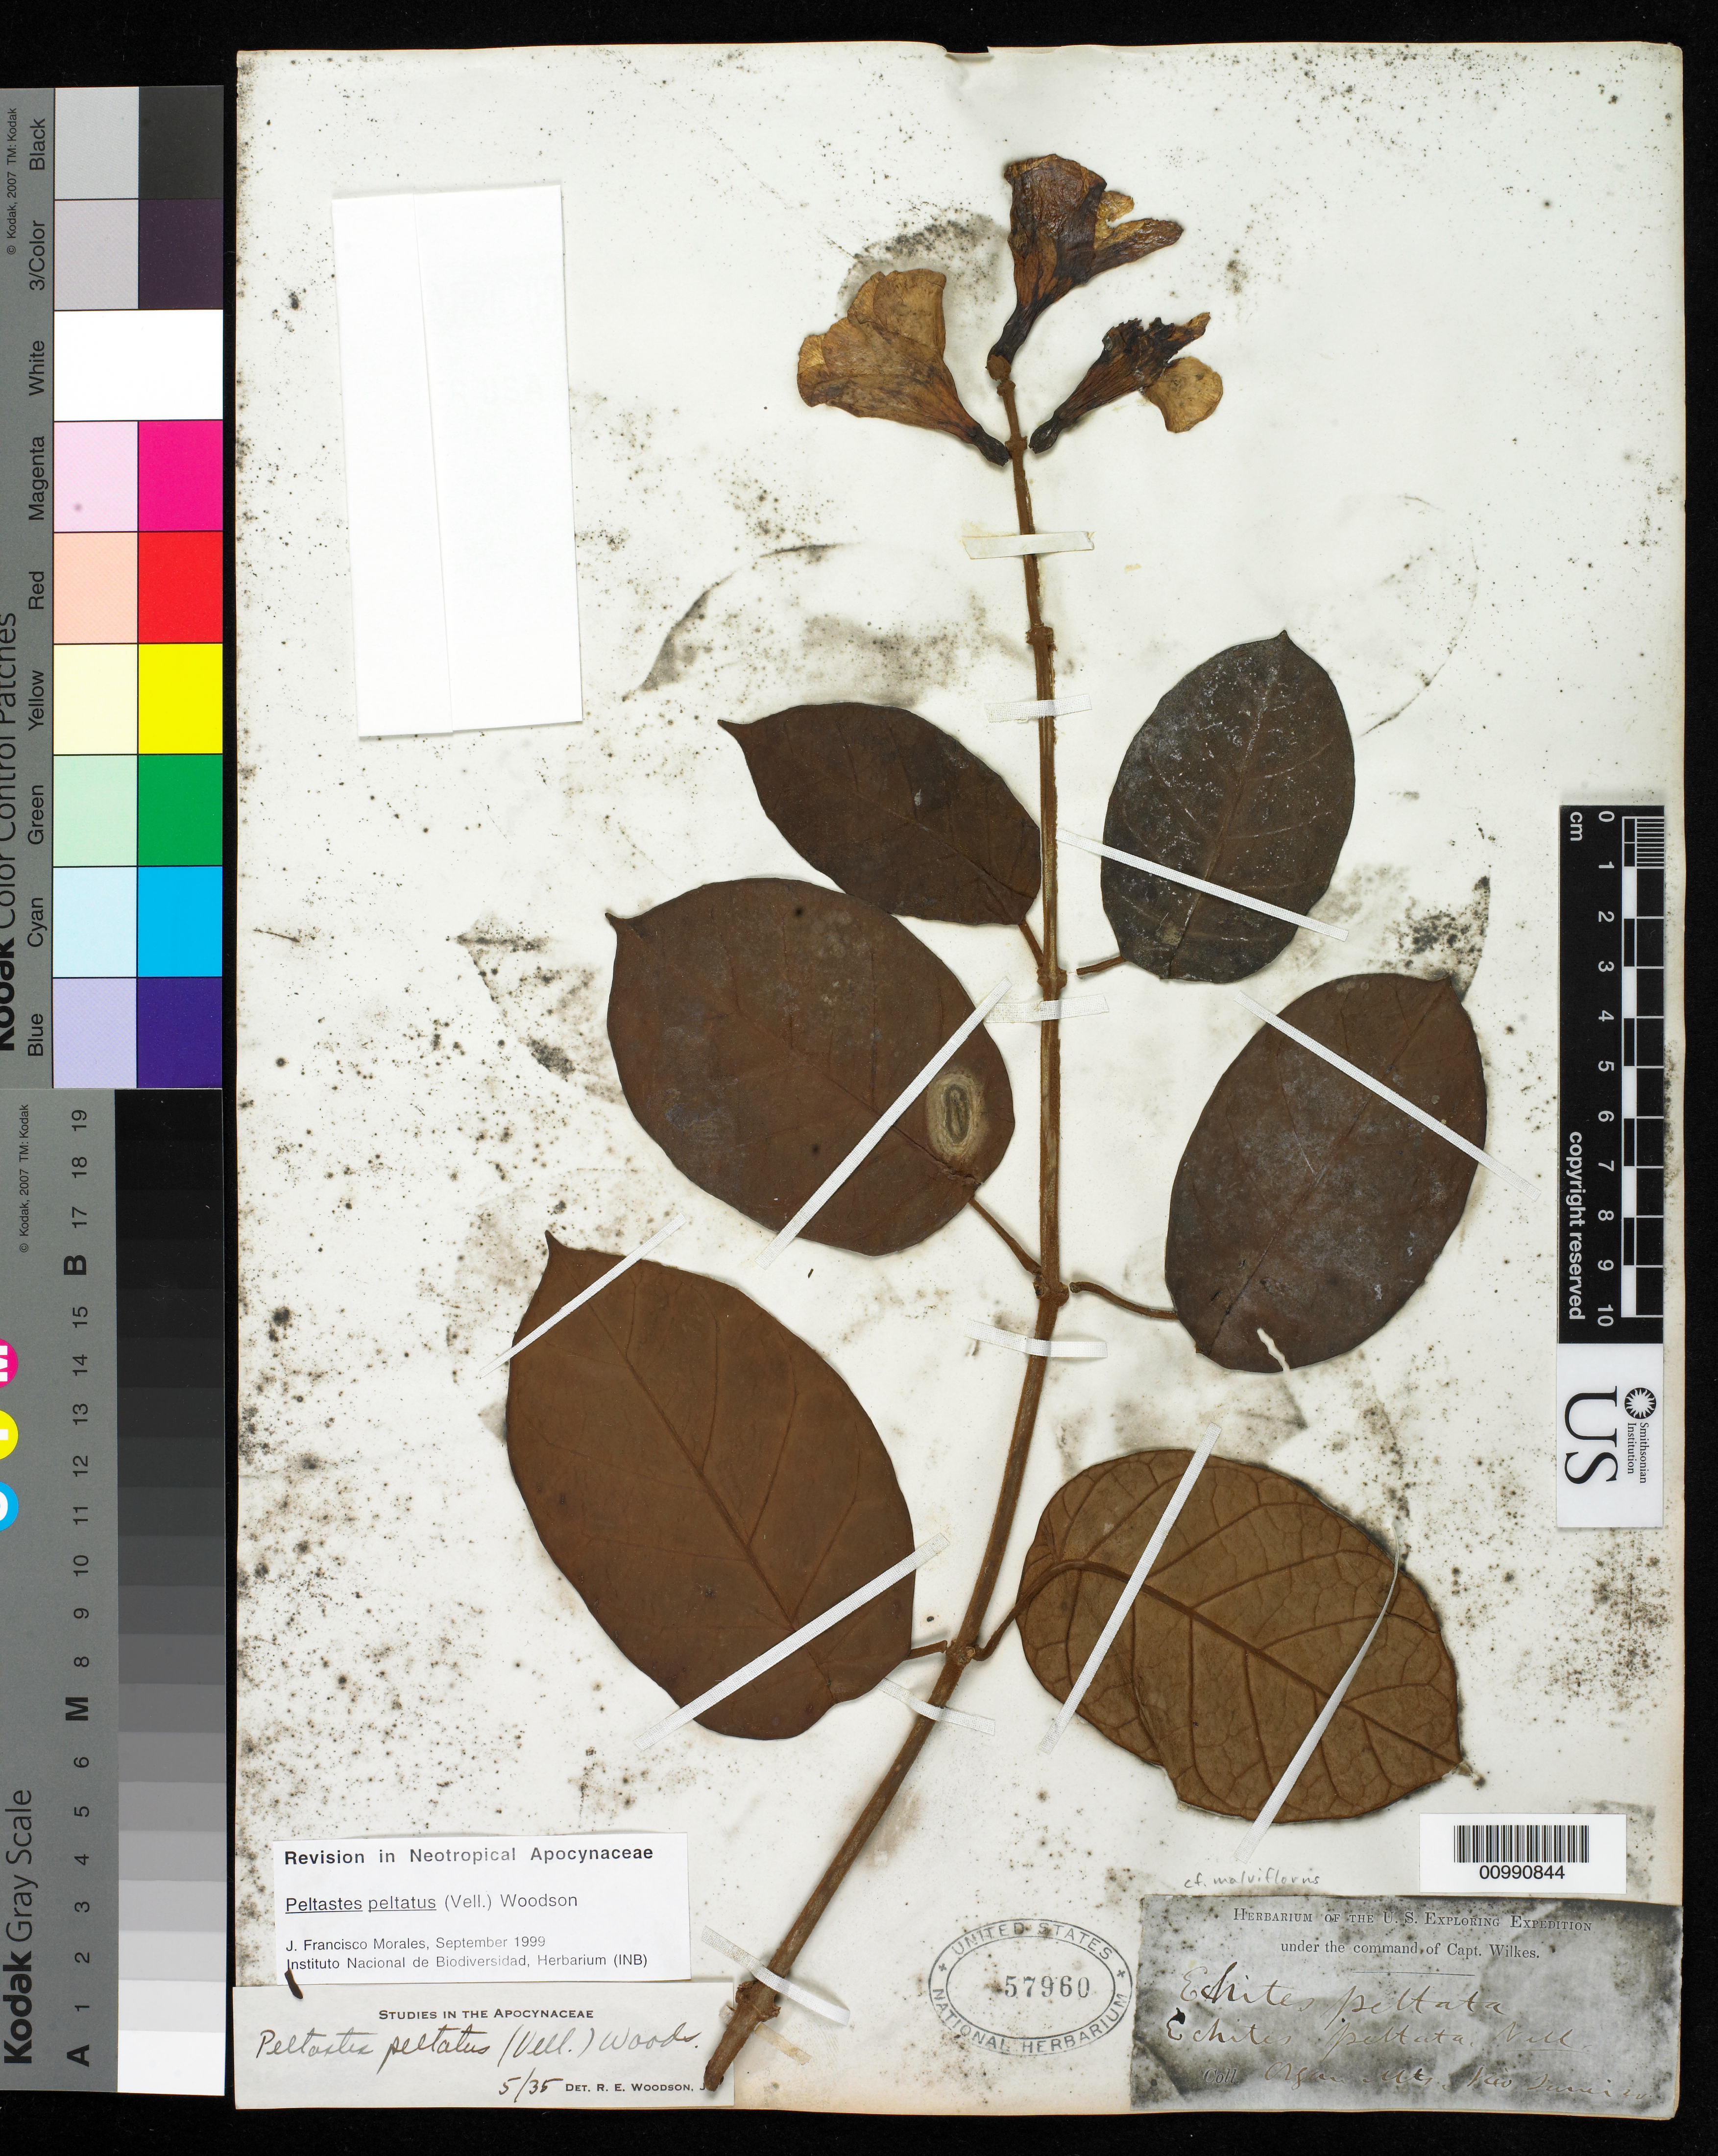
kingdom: Plantae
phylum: Tracheophyta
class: Magnoliopsida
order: Gentianales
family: Apocynaceae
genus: Peltastes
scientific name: Peltastes peltatus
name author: (Vell.) Woodson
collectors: Wilkes Explor. Exped.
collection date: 1838/1842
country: Brazil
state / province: Rio de Janeiro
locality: Organ Mountains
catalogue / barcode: US 57960